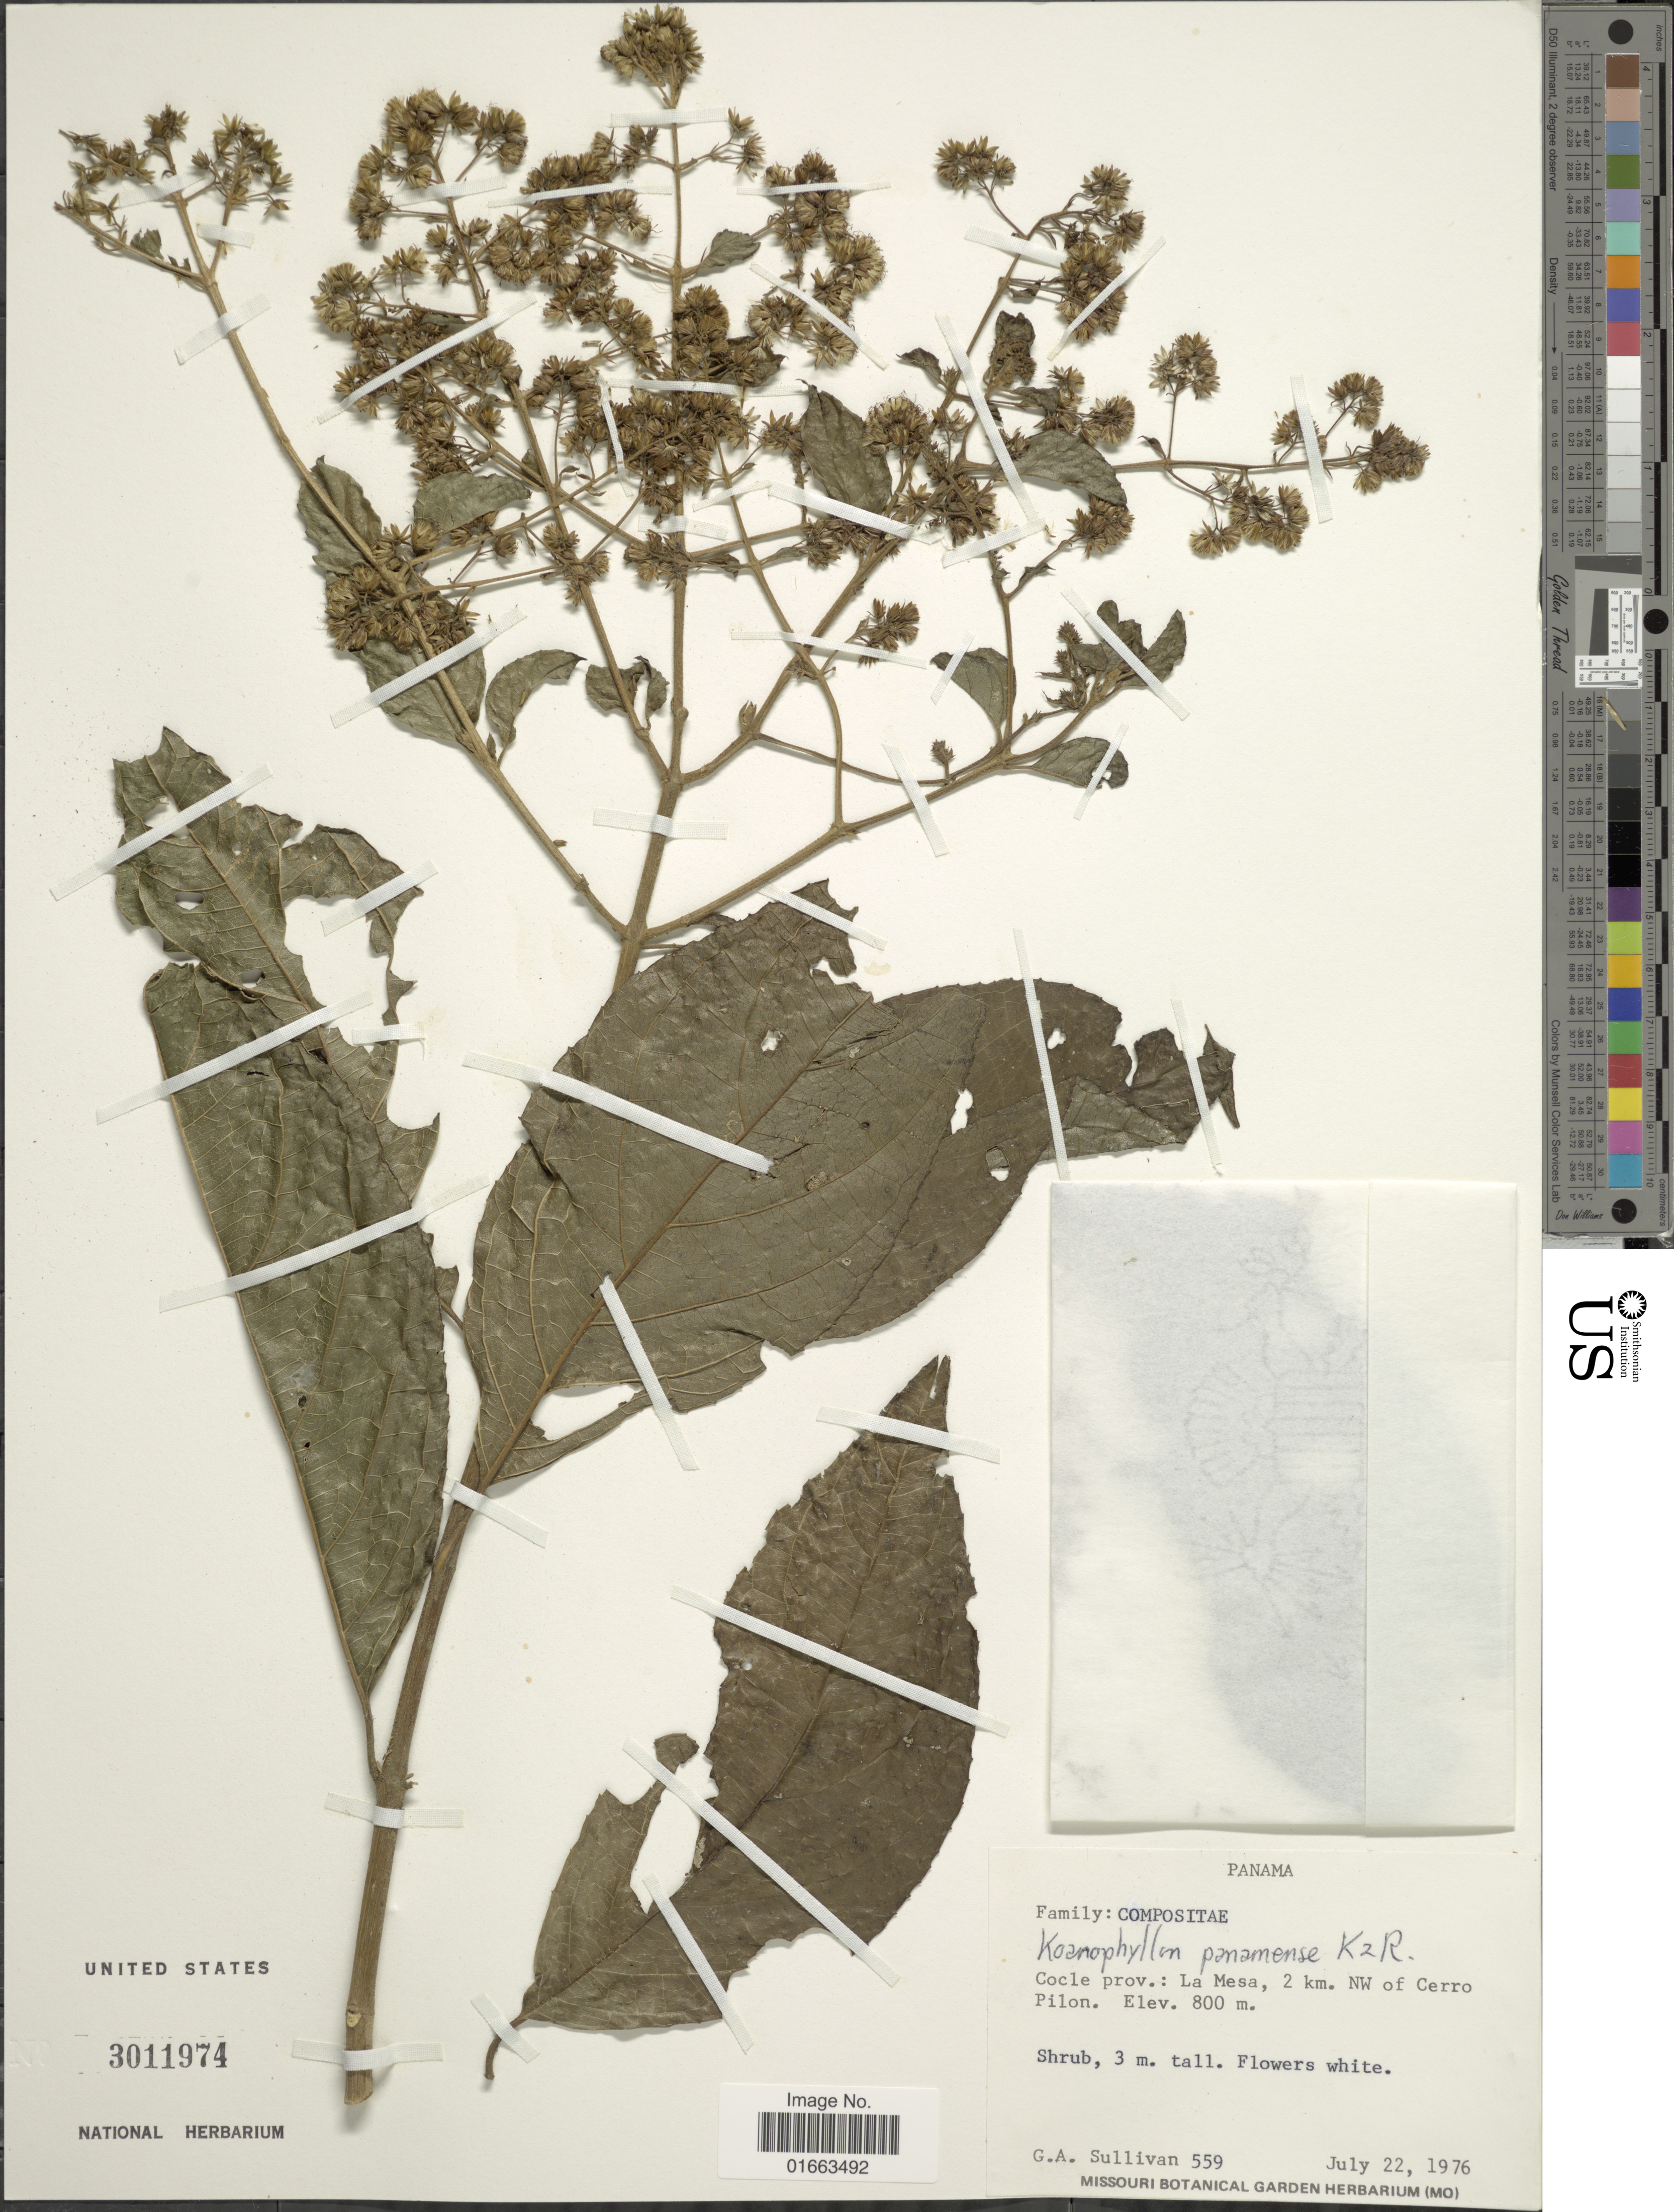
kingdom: Plantae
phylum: Tracheophyta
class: Magnoliopsida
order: Asterales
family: Asteraceae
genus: Koanophyllon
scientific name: Koanophyllon panamensis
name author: R.M. King & H. Rob.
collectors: G. Sullivan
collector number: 559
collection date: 1976-07-22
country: Panama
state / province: Coclé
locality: La Mesa, 2 km. NW of Cerro Pilon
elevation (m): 800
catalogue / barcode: US 3011974